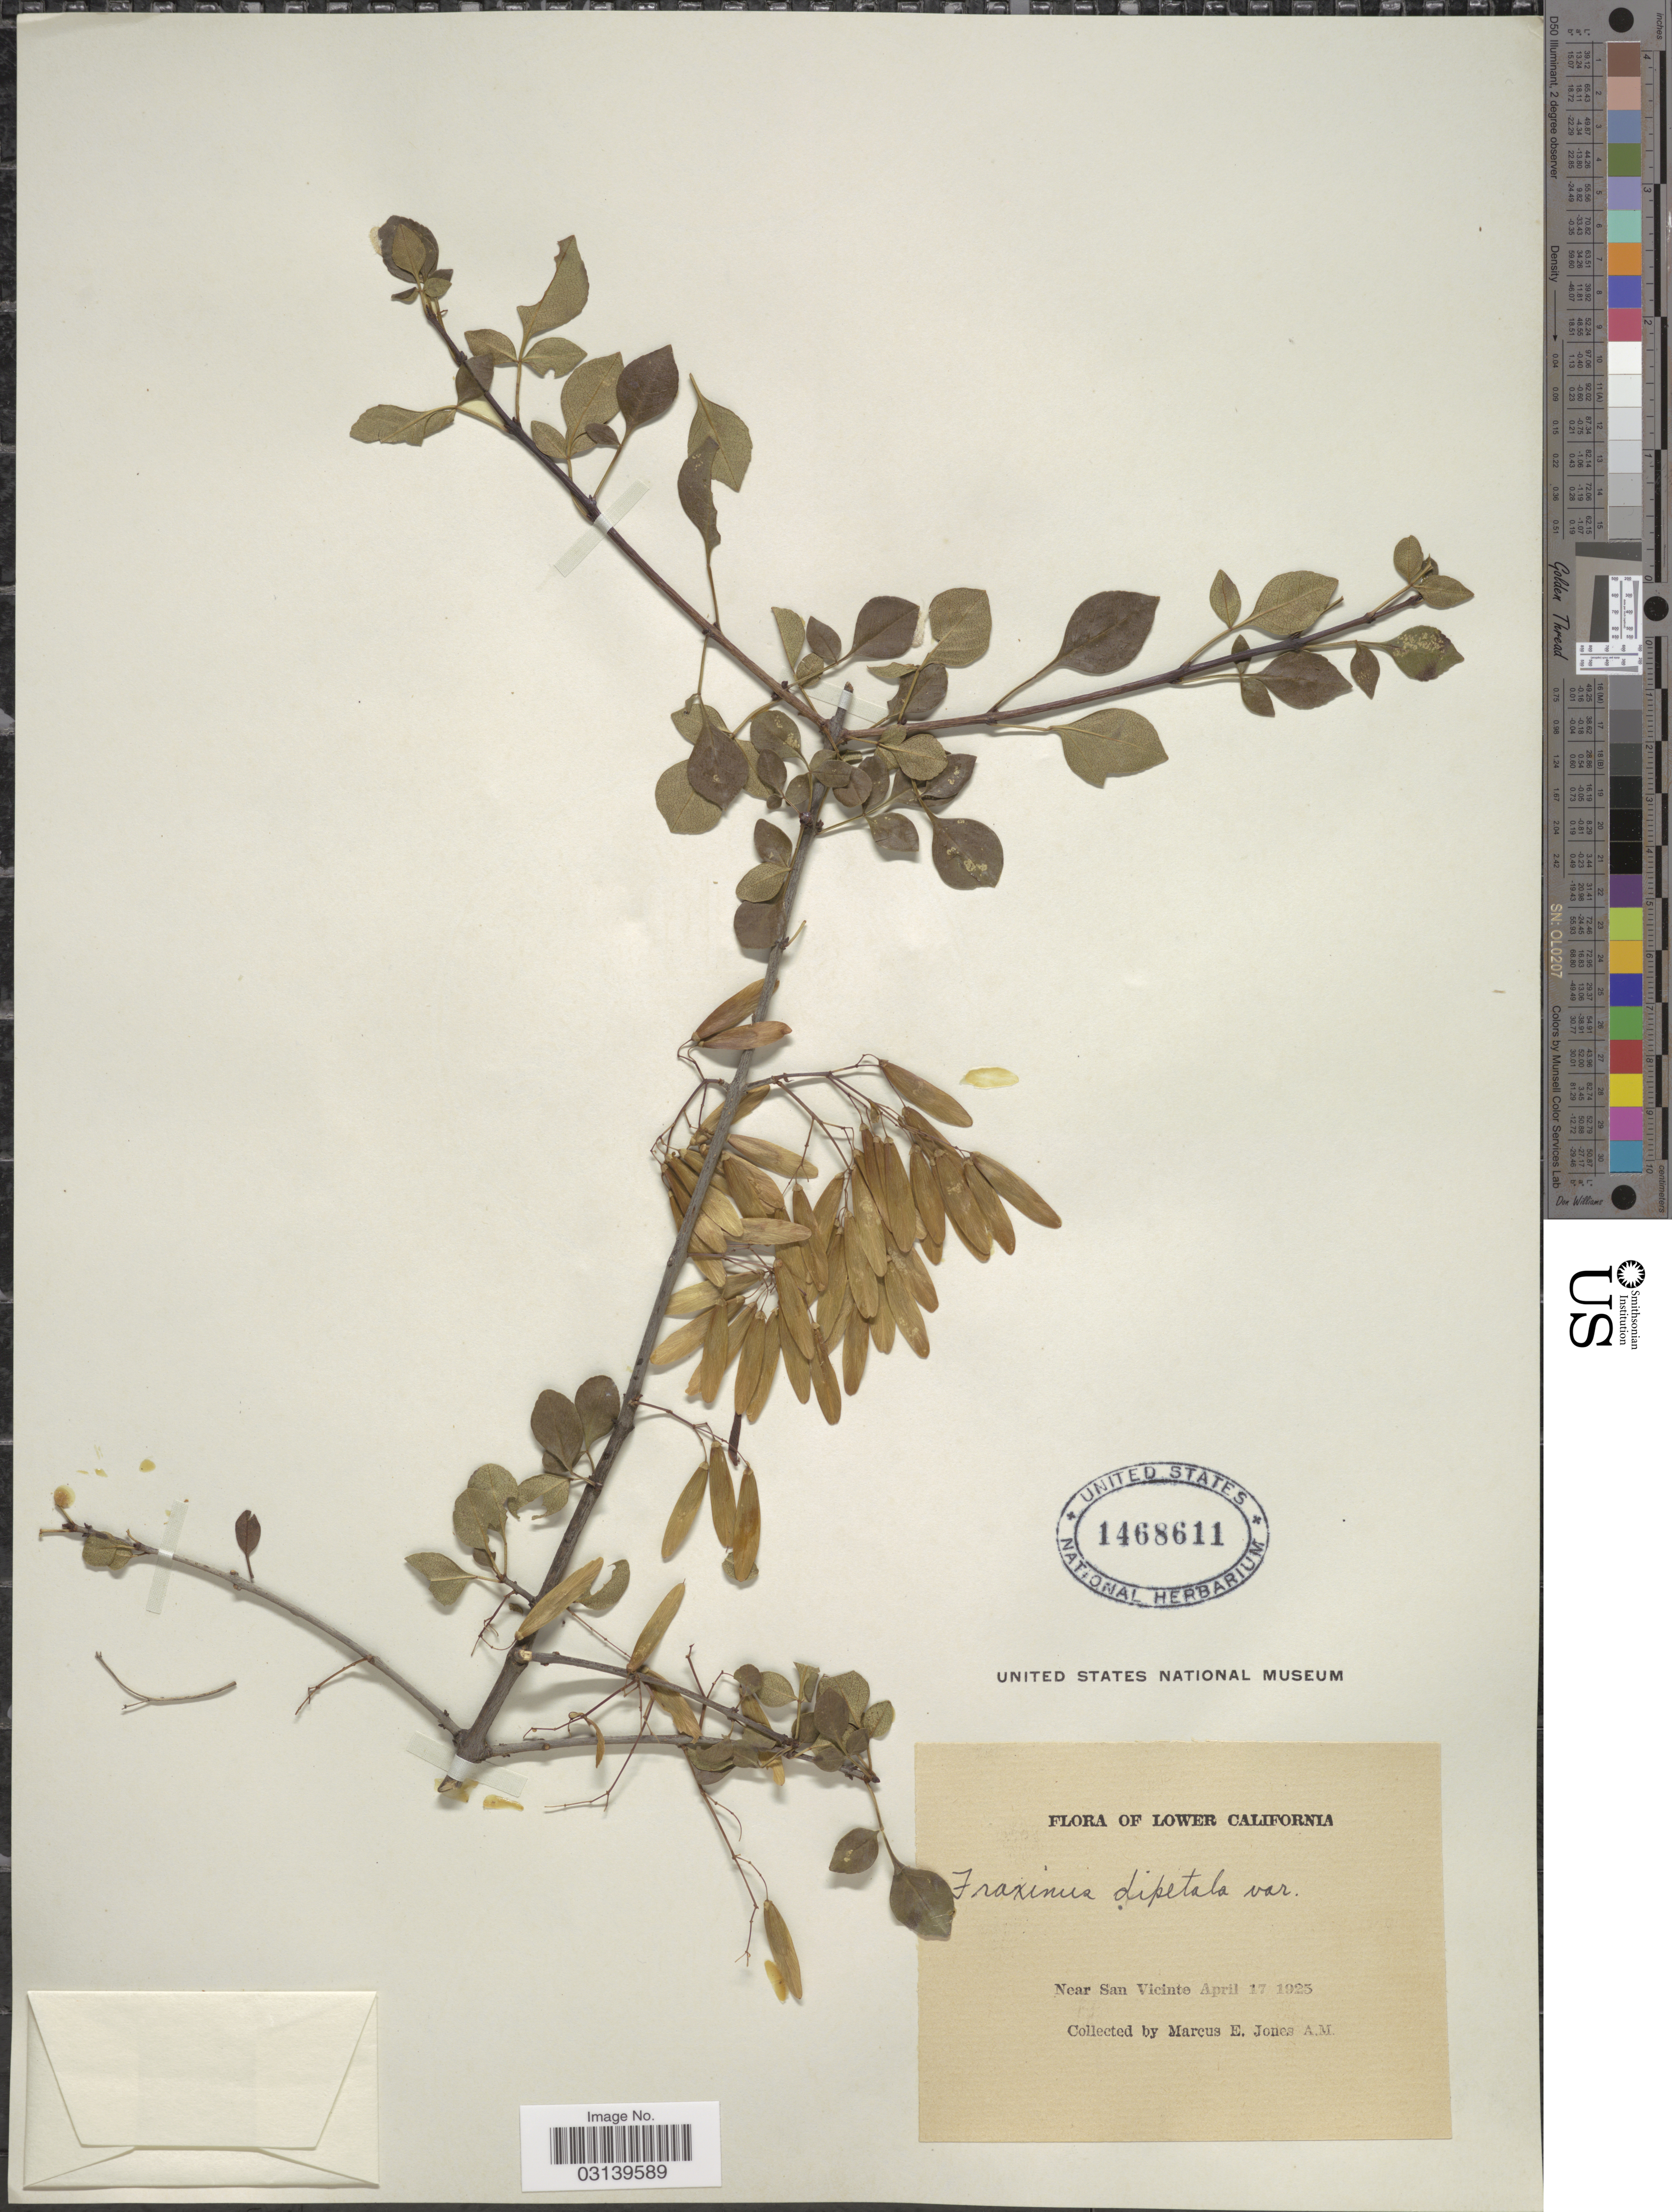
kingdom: Plantae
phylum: Tracheophyta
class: Magnoliopsida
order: Lamiales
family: Oleaceae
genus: Fraxinus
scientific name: Fraxinus dipetala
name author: Hook. & Arn.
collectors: M. E. Jones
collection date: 1925-04-17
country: Mexico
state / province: Baja California Norte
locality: Lower California. Near San Vicinte.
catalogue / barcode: US 1468611